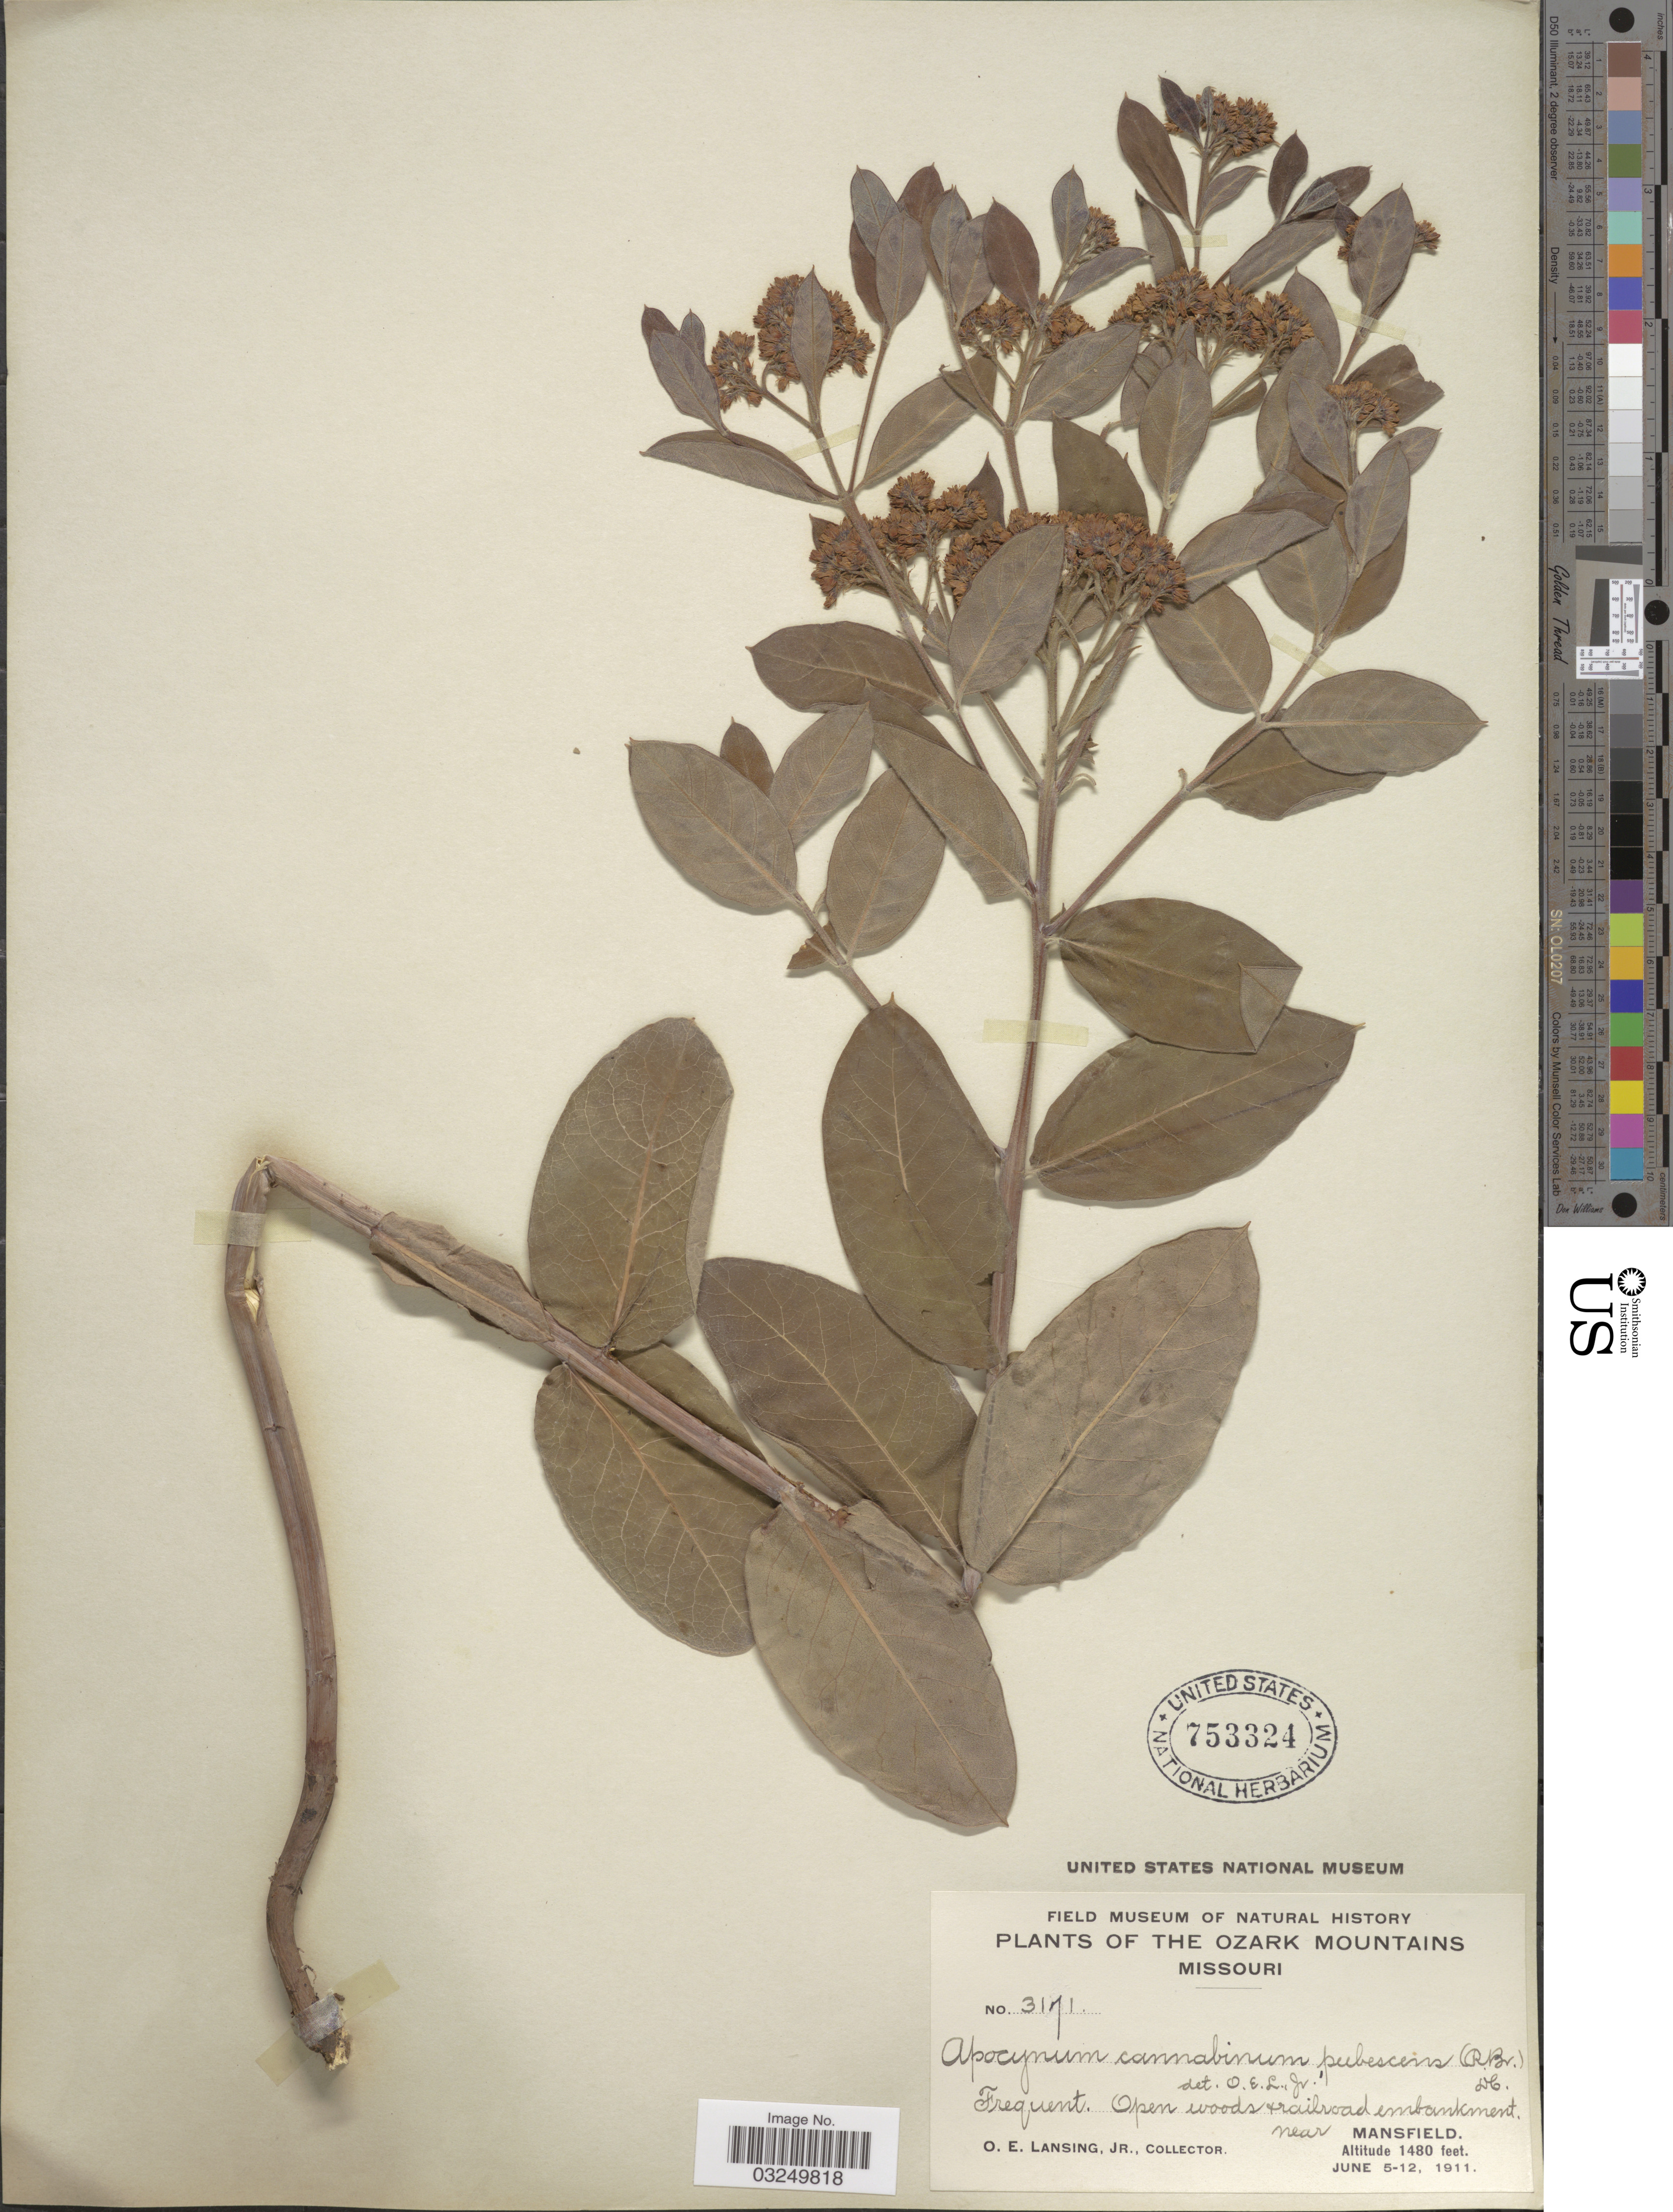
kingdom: Plantae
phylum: Tracheophyta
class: Magnoliopsida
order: Gentianales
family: Apocynaceae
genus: Apocynum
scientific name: Apocynum cannabinum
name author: L.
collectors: O. Lansing Jr.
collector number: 3171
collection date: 1911-06-05/1911-06-12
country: United States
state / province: Missouri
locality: Ozark Mountains. Railroad embankment near Mansfield.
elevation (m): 451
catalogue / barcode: US 753324